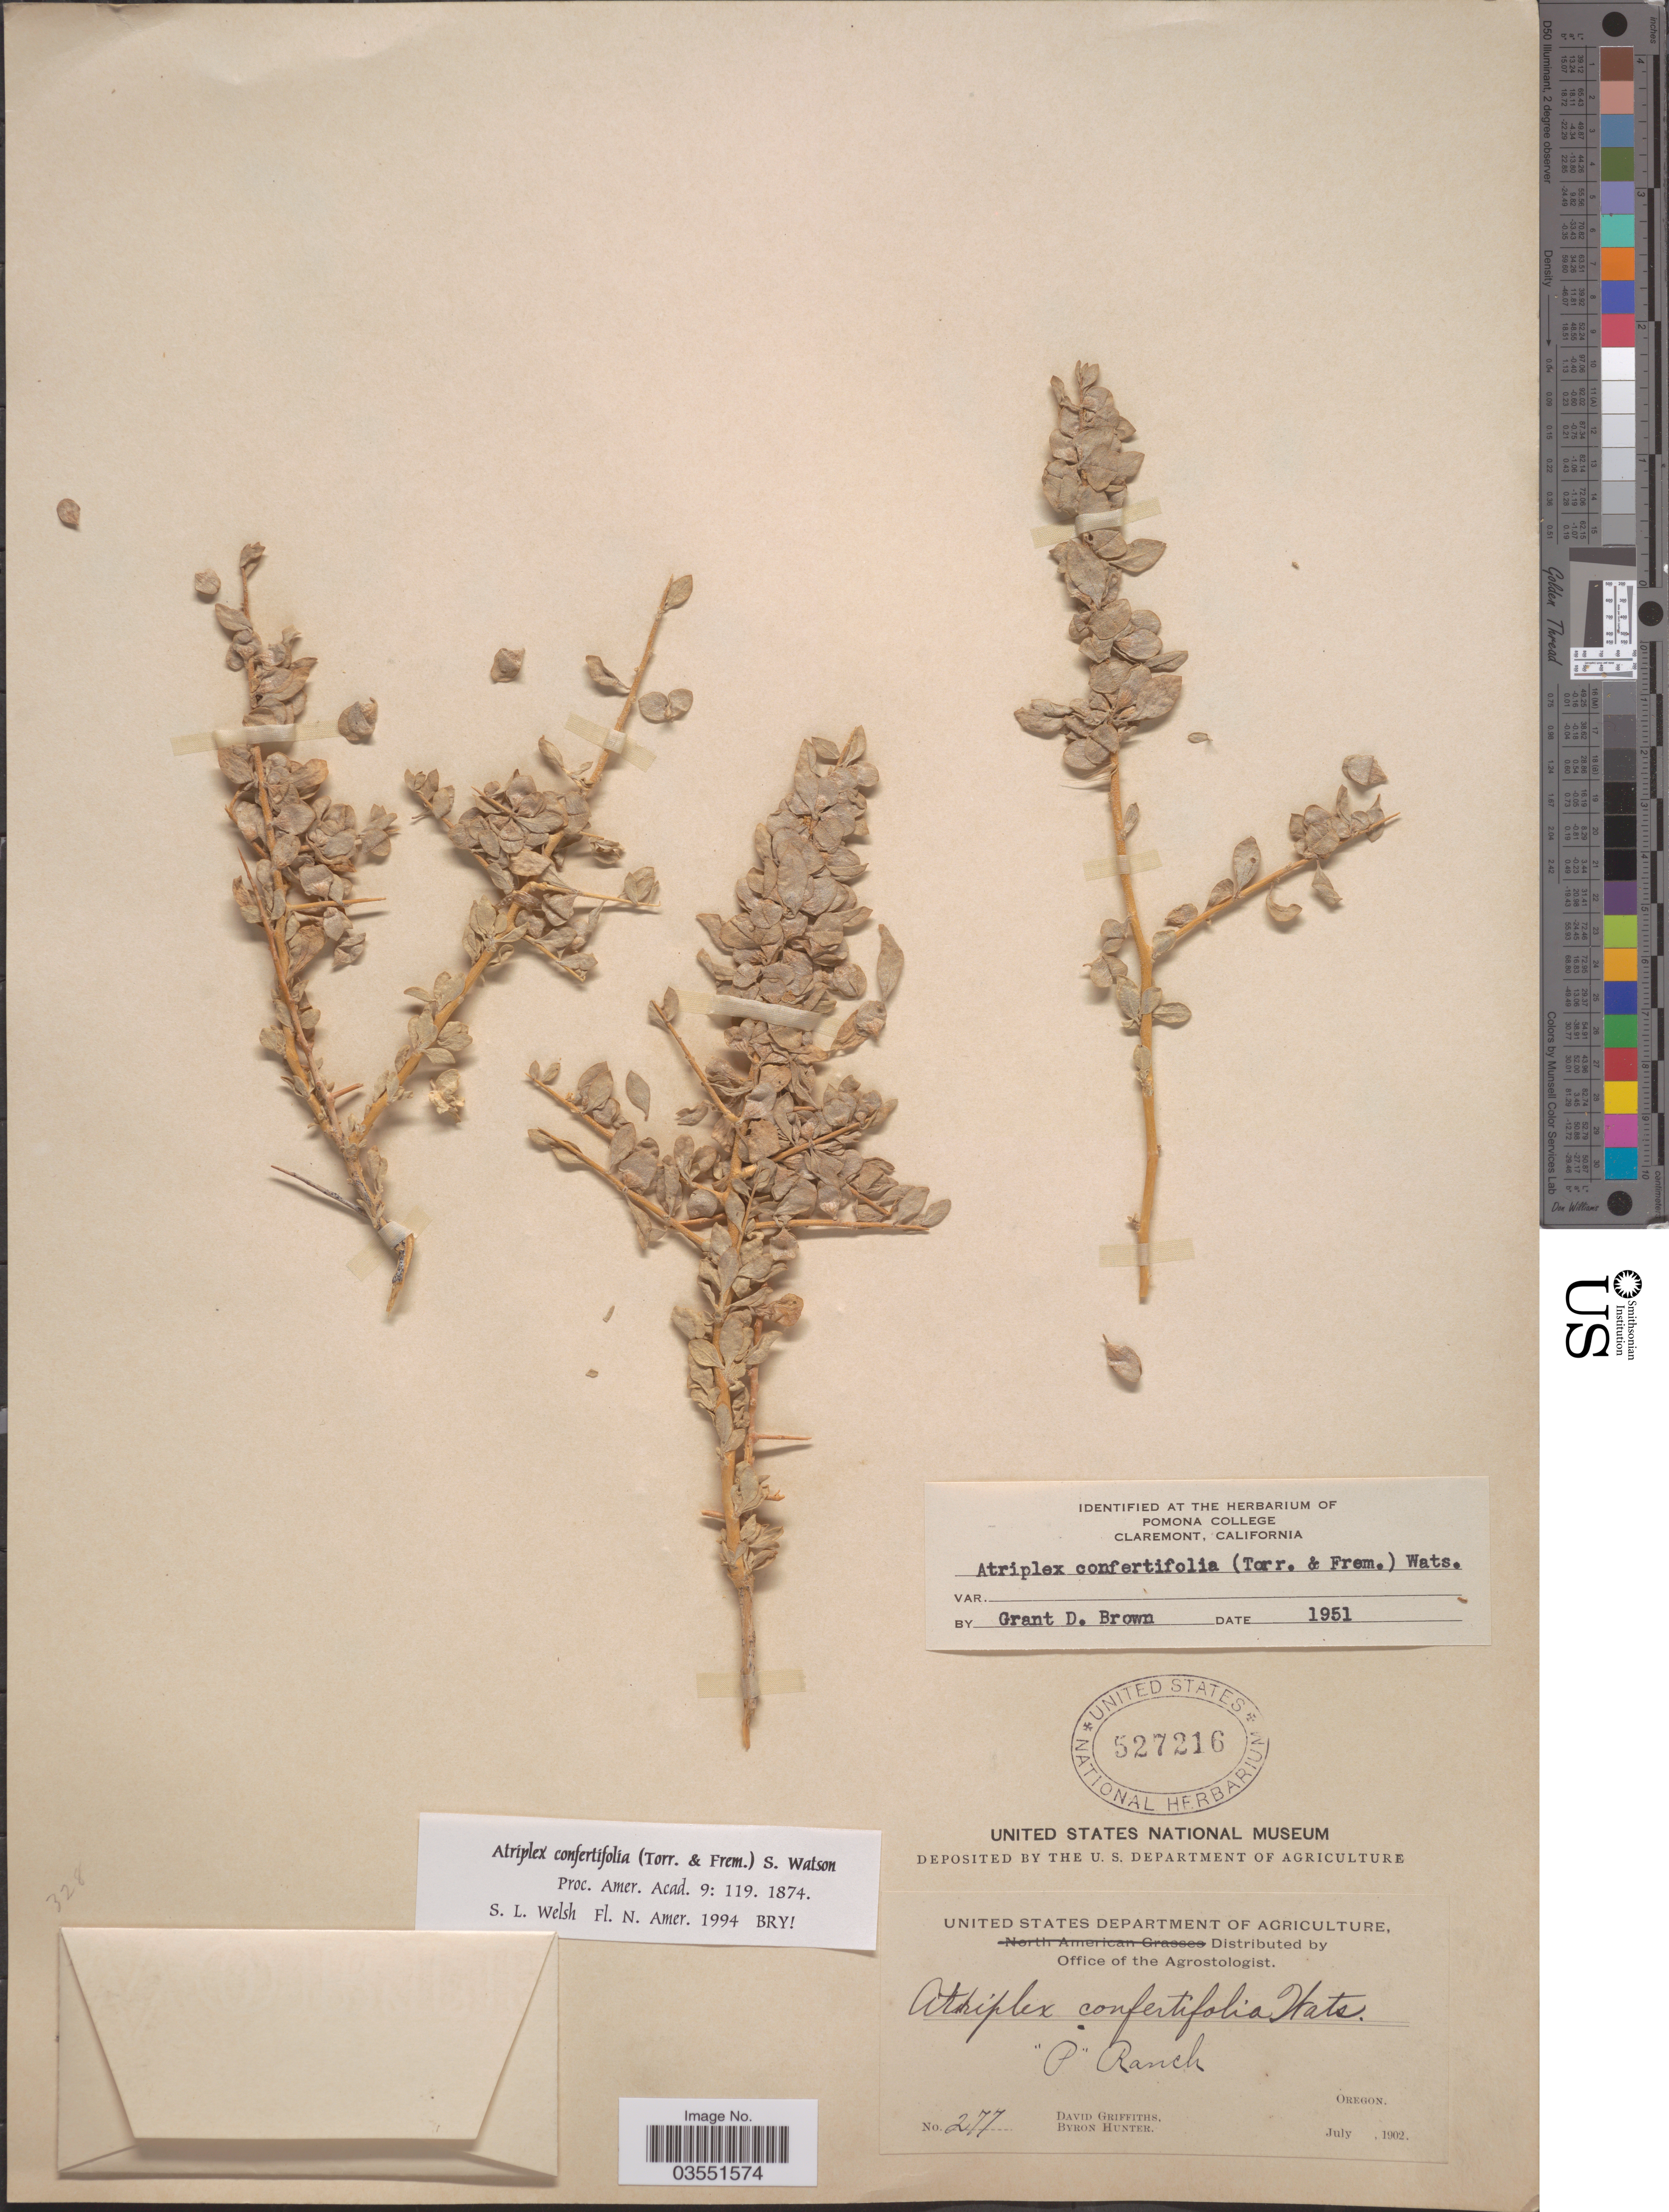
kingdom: Plantae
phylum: Tracheophyta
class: Magnoliopsida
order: Caryophyllales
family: Amaranthaceae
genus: Atriplex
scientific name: Atriplex confertifolia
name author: (Torr. & Frém.) S. Watson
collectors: D. Griffiths & B. Hunter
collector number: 277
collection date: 1902-07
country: United States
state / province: Oregon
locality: P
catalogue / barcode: US 527216